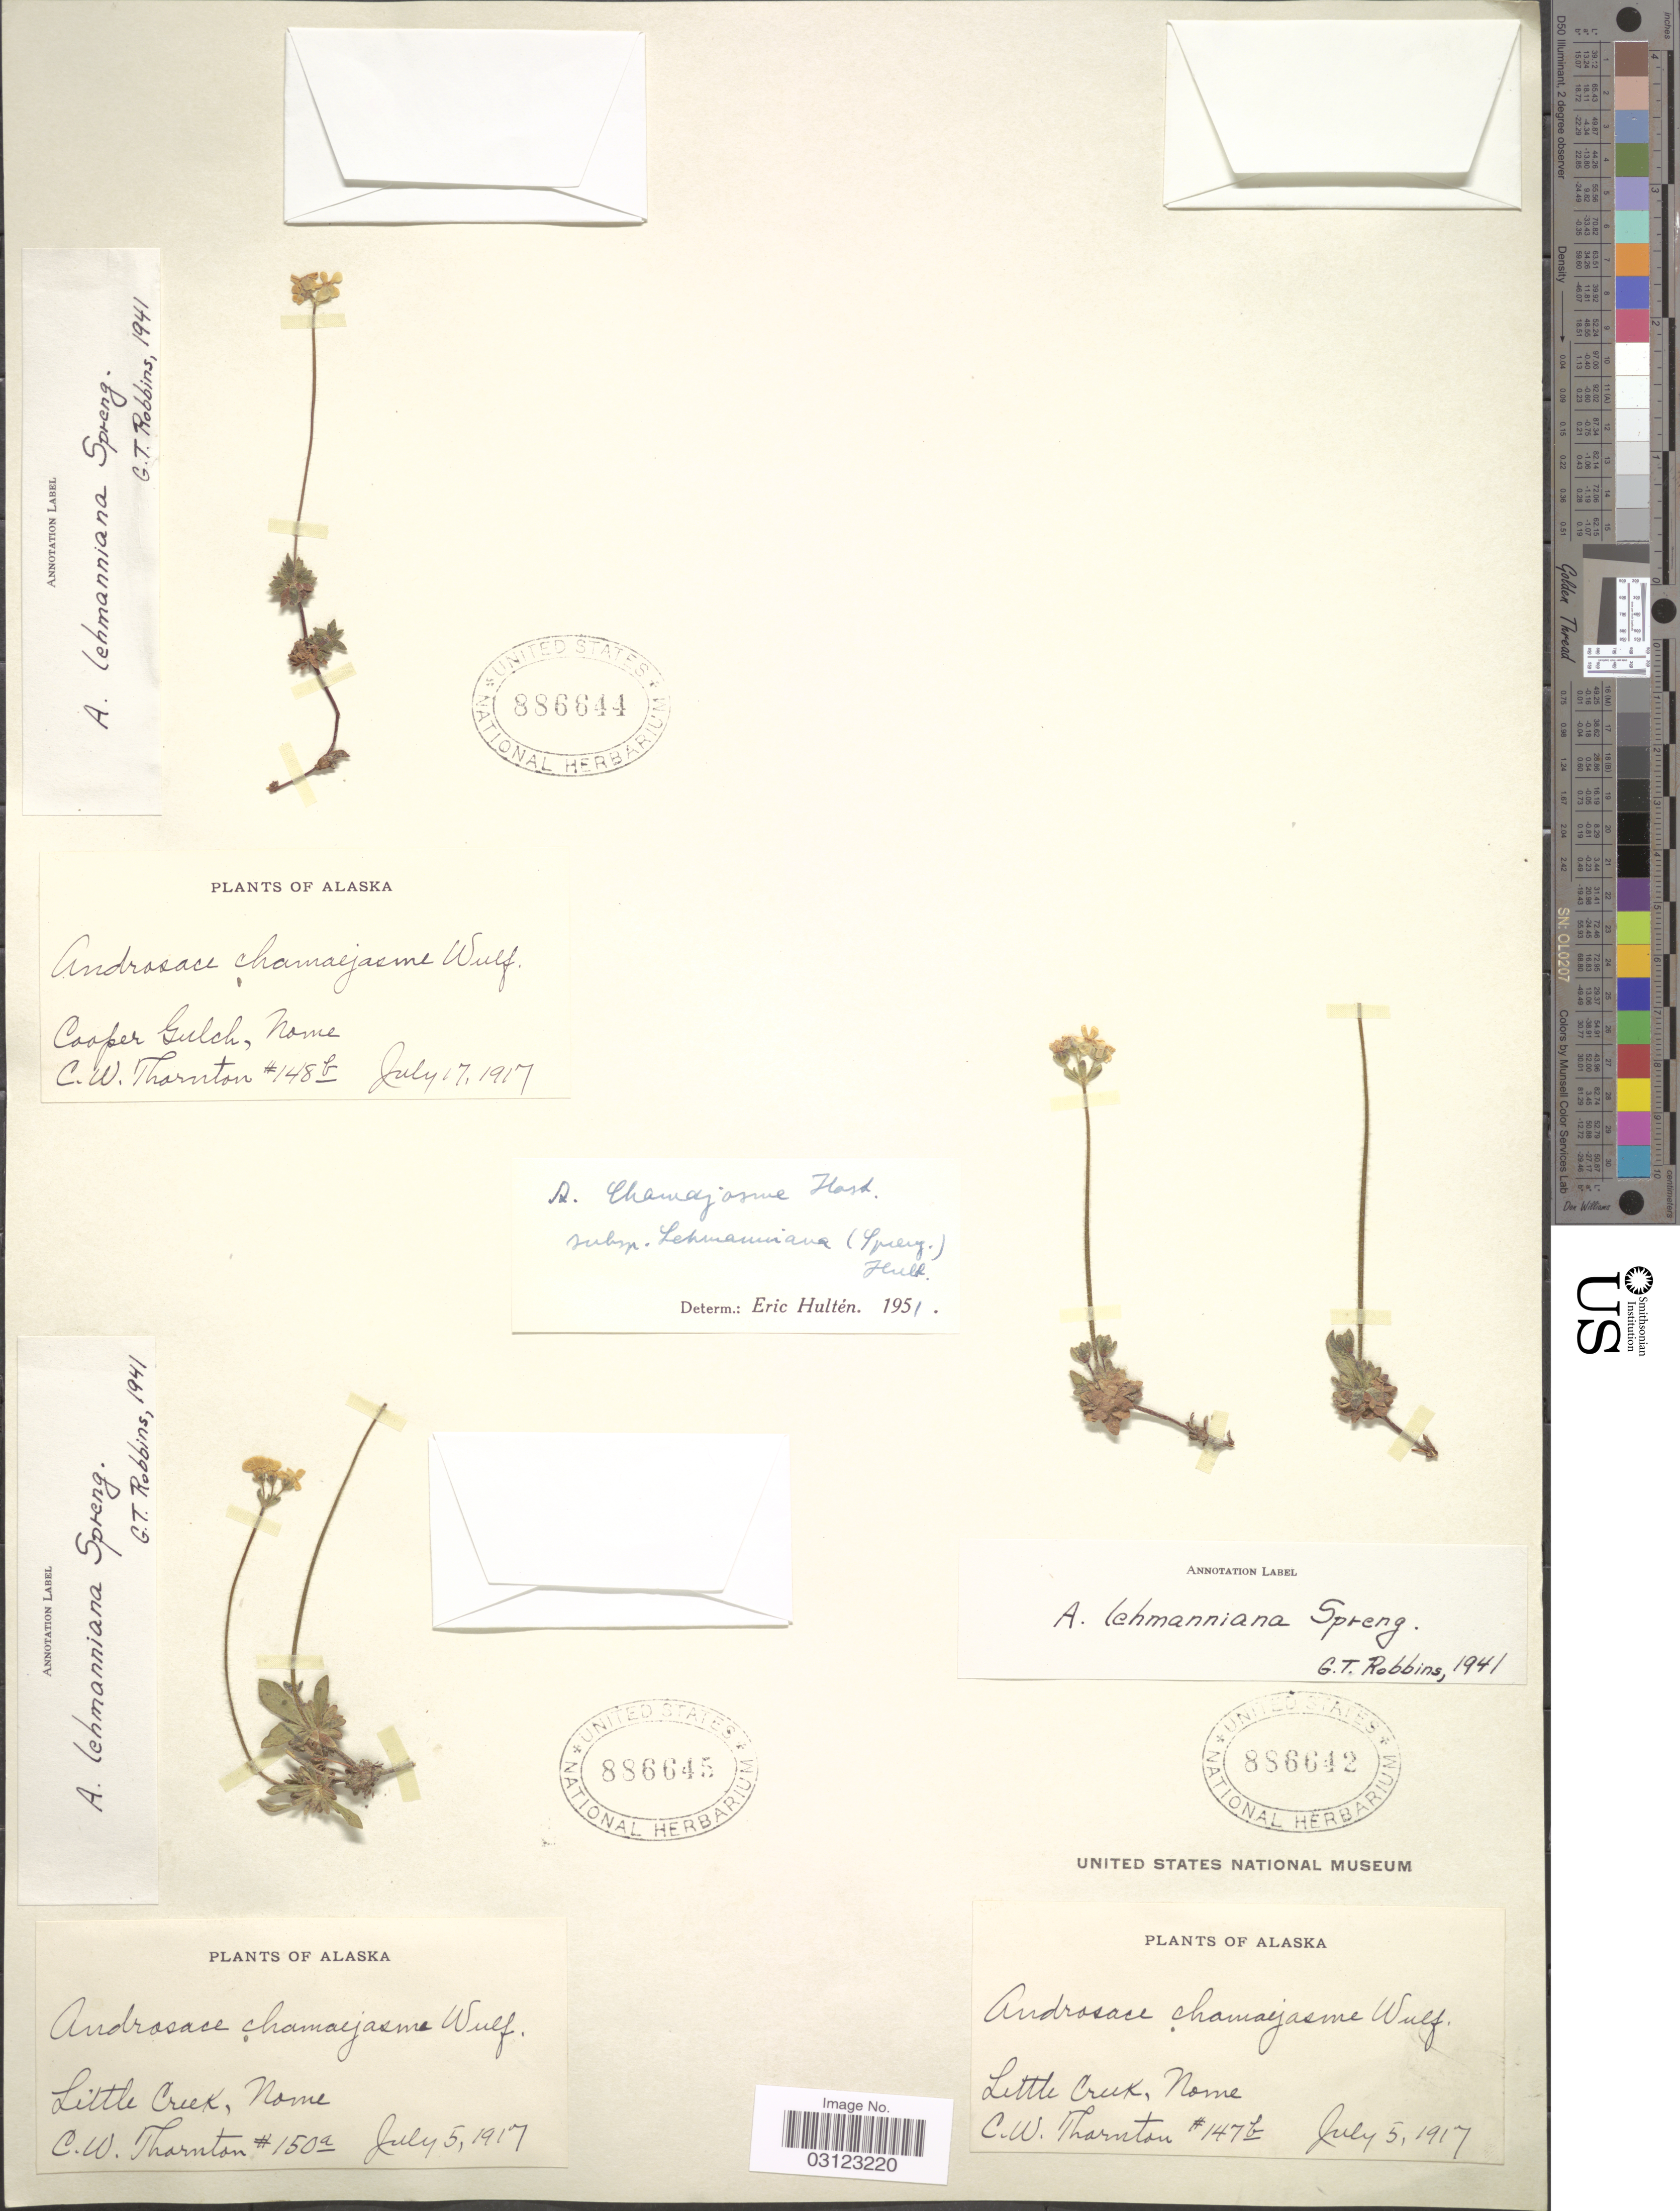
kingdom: Plantae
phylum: Tracheophyta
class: Magnoliopsida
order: Ericales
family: Primulaceae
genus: Androsace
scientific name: Androsace chamaejasme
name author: Wulfen ex Host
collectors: C. Thornton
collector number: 148b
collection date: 1917-07-17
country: United States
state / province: Alaska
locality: Cooper Gulch, Nome.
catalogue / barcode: US 886644